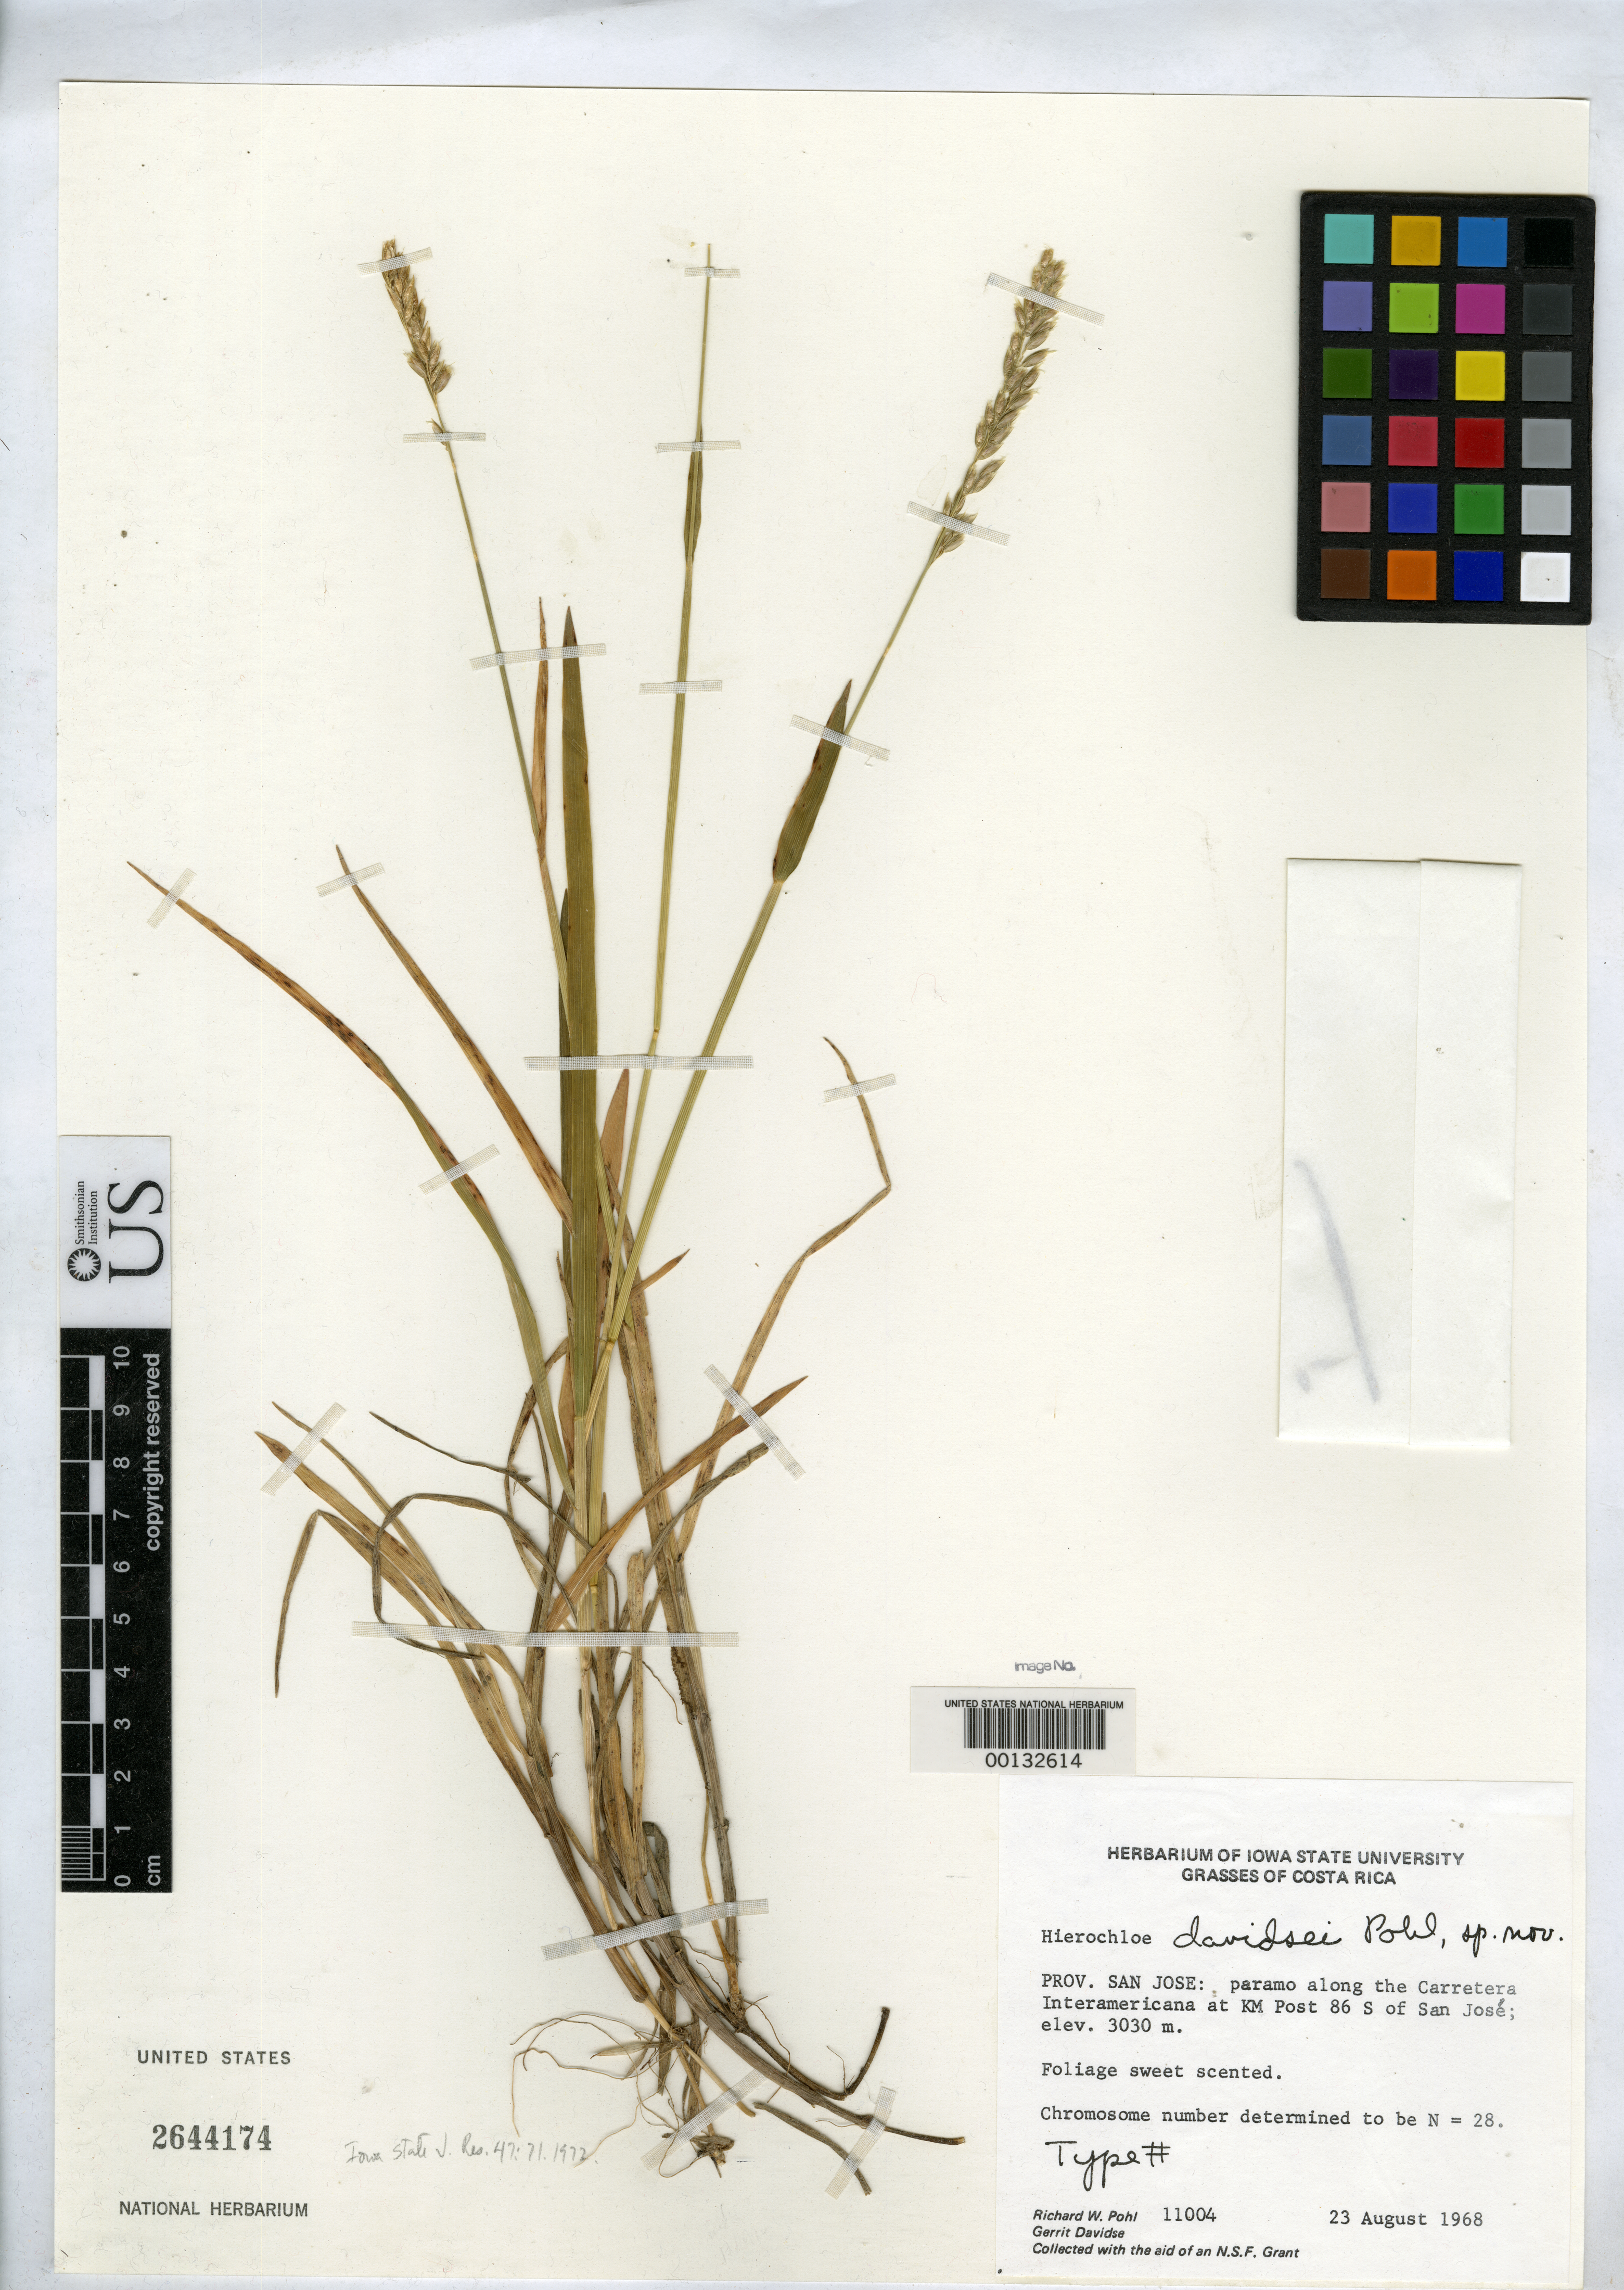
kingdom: Plantae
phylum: Tracheophyta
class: Liliopsida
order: Poales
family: Poaceae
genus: Hierochloe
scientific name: Hierochloe davidsei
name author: R.W. Pohl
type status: Isotype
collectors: R. W. Pohl & G. Davidse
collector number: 11004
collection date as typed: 23 Aug 1968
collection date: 1968-08-23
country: Costa Rica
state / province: San José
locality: Prov. San Jose: paramo along the Carretera Interamericana at KM Post 86 S of San José.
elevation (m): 3030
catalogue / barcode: US 2644174